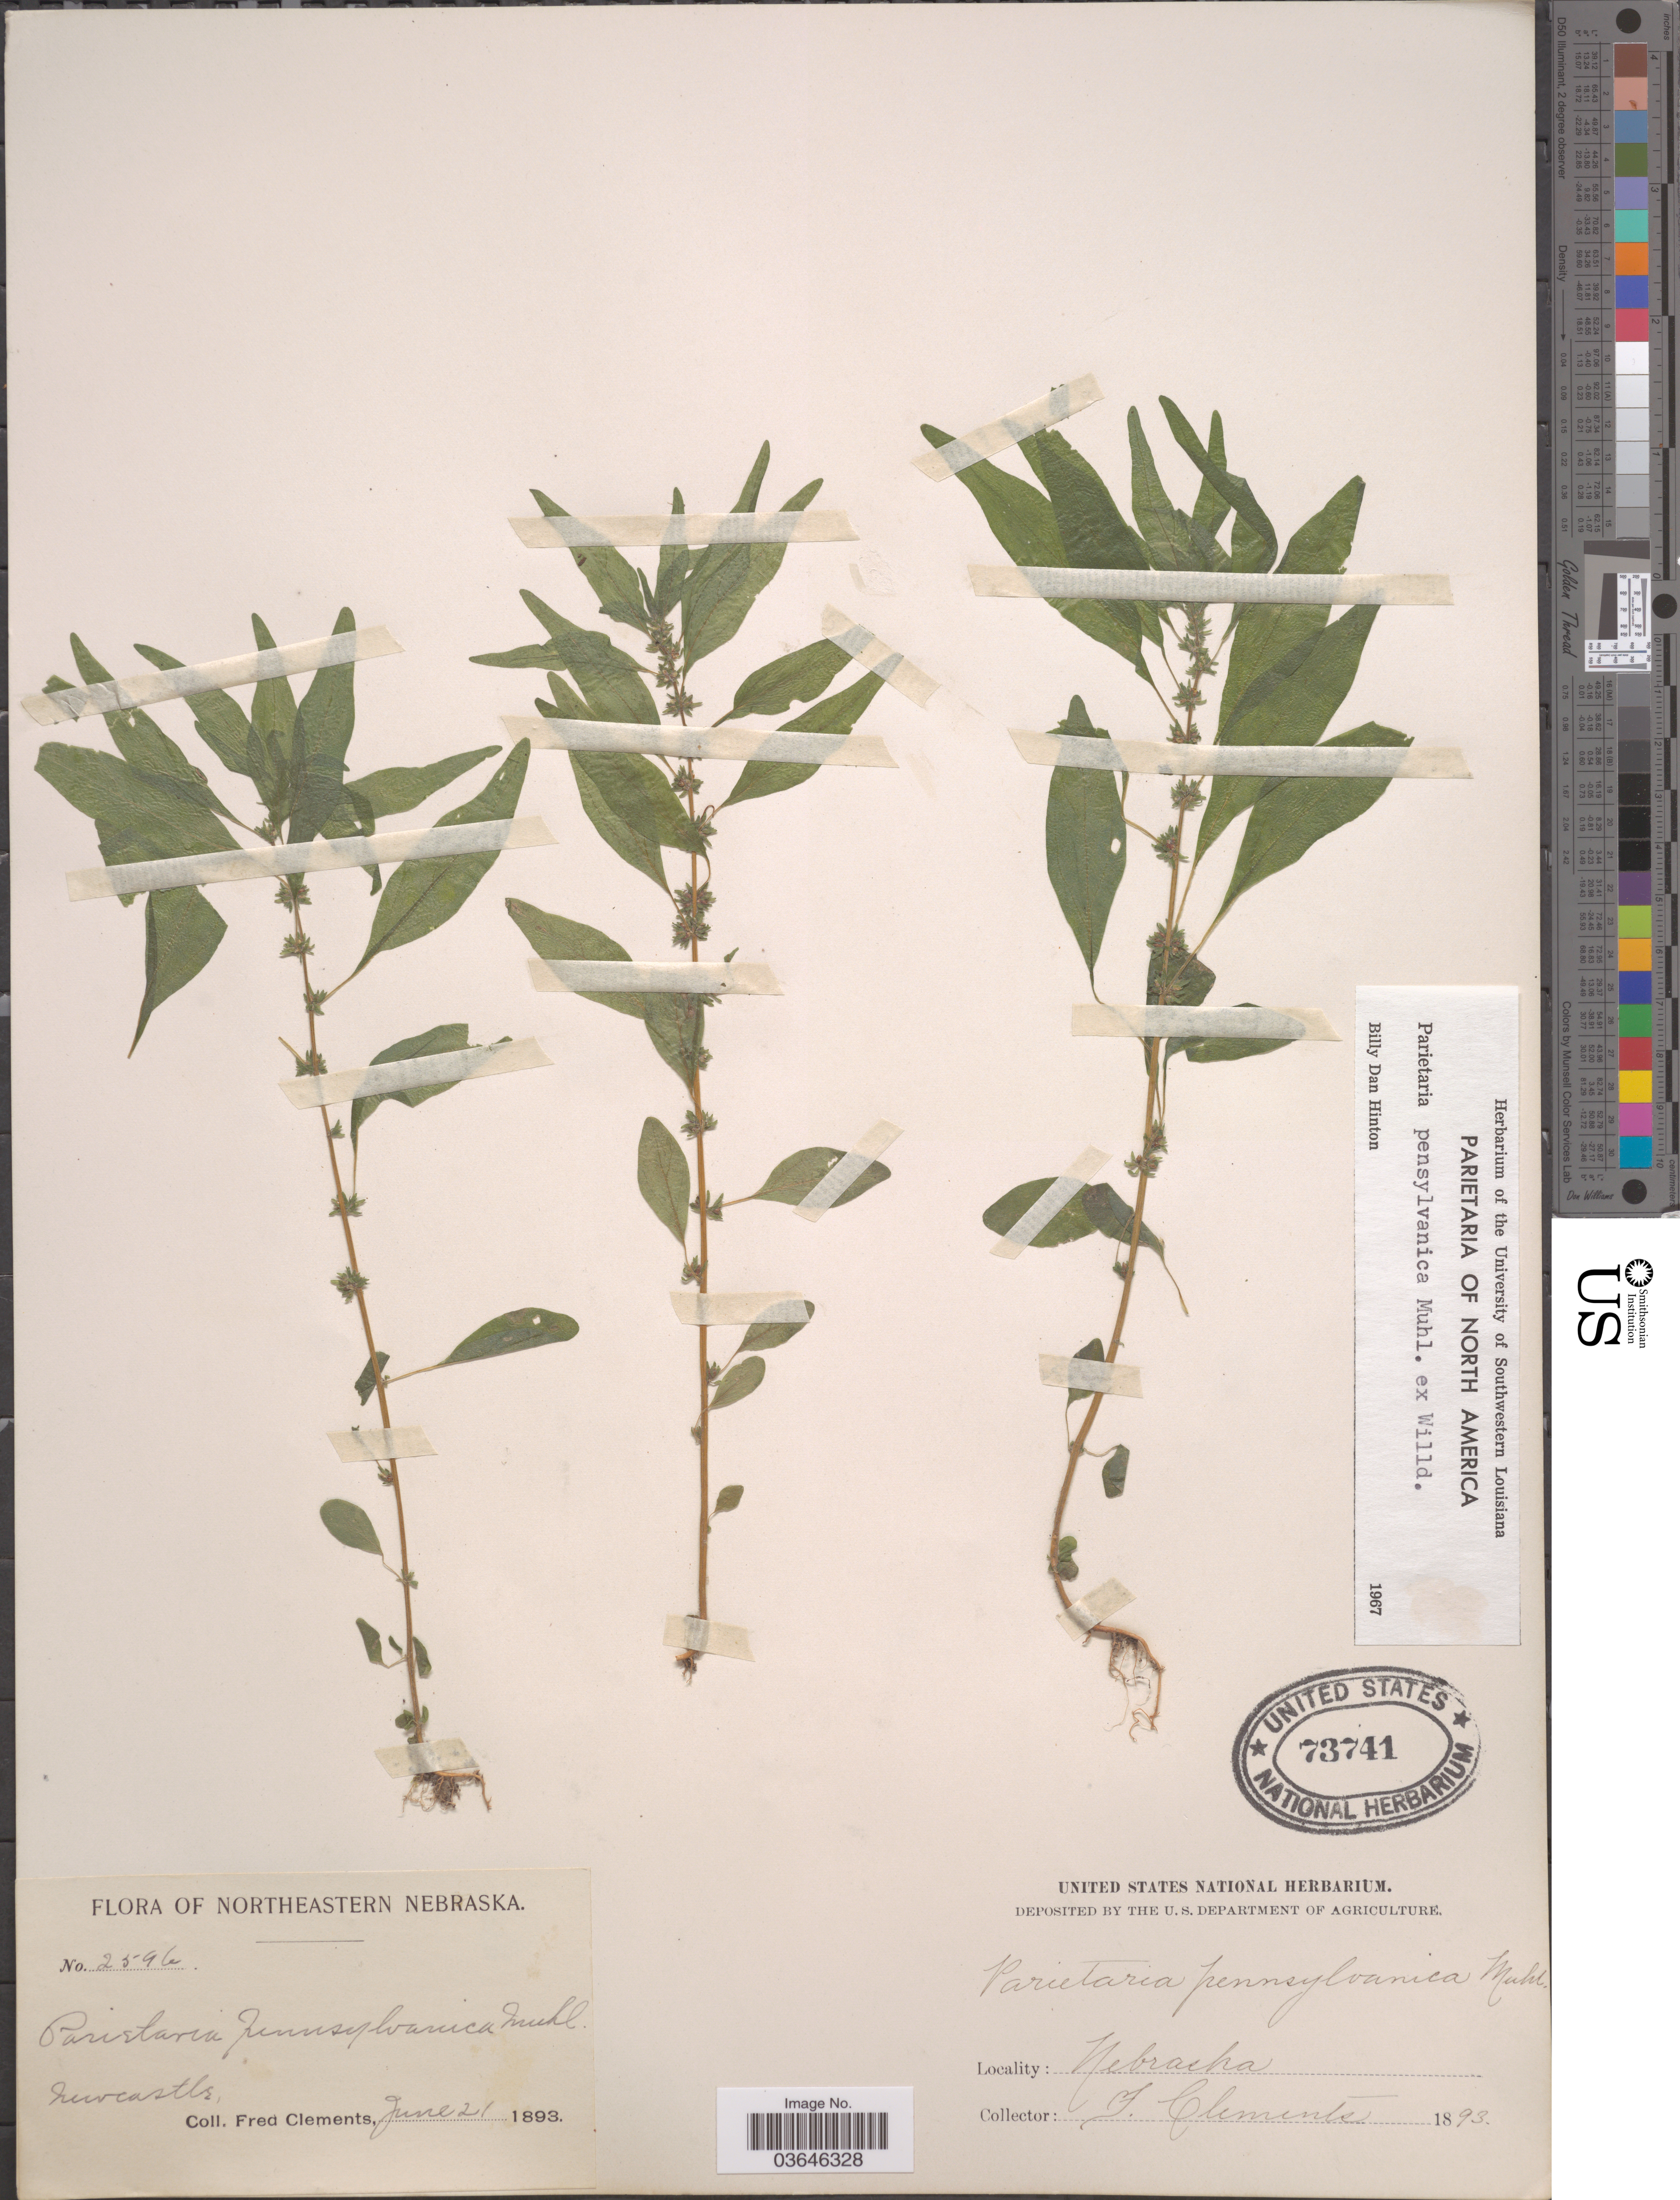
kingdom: Plantae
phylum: Tracheophyta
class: Magnoliopsida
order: Rosales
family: Urticaceae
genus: Parietaria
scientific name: Parietaria pensylvanica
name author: Muhl. ex Willd.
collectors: F. Clements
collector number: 259b*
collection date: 1893-06-21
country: United States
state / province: Nebraska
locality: Northeastern Nebraska. Newcastle.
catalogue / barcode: US 73741